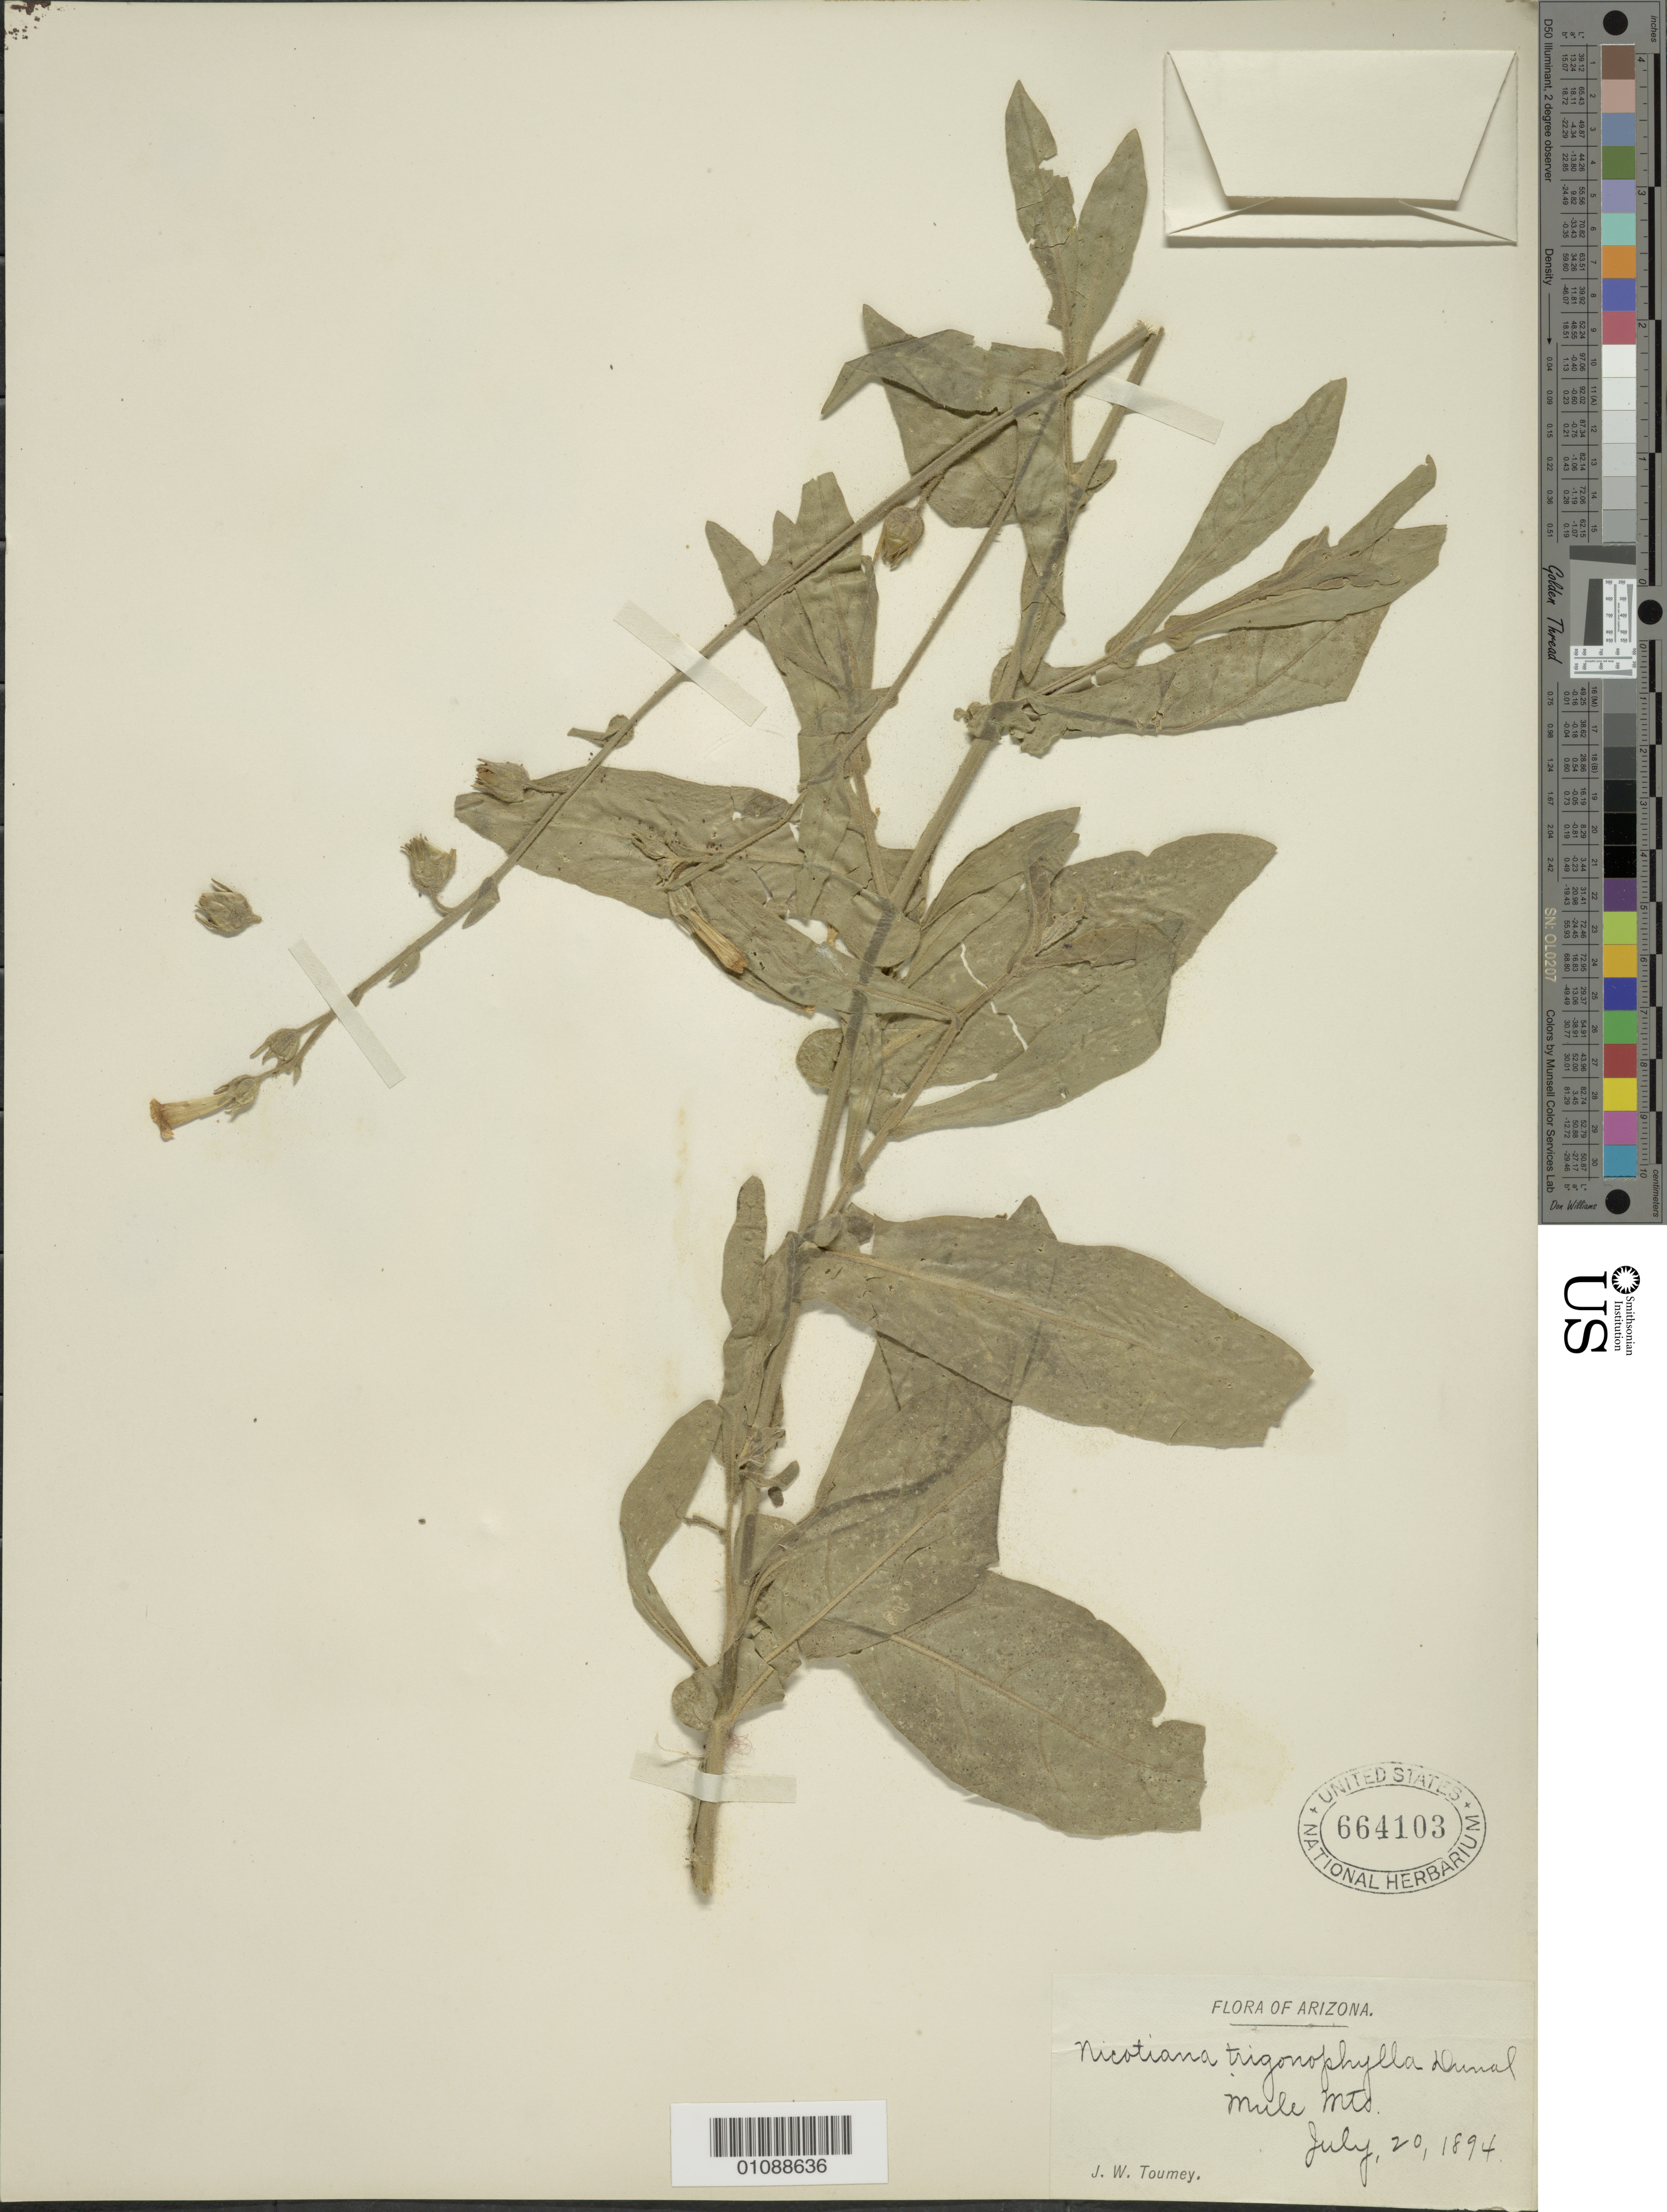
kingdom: Plantae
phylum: Tracheophyta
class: Magnoliopsida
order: Solanales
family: Solanaceae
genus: Nicotiana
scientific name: Nicotiana trigonophylla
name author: Dunal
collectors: J. W. Toumey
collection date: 1894-07-20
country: United States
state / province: Arizona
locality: Mule Mts.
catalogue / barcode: US 664103